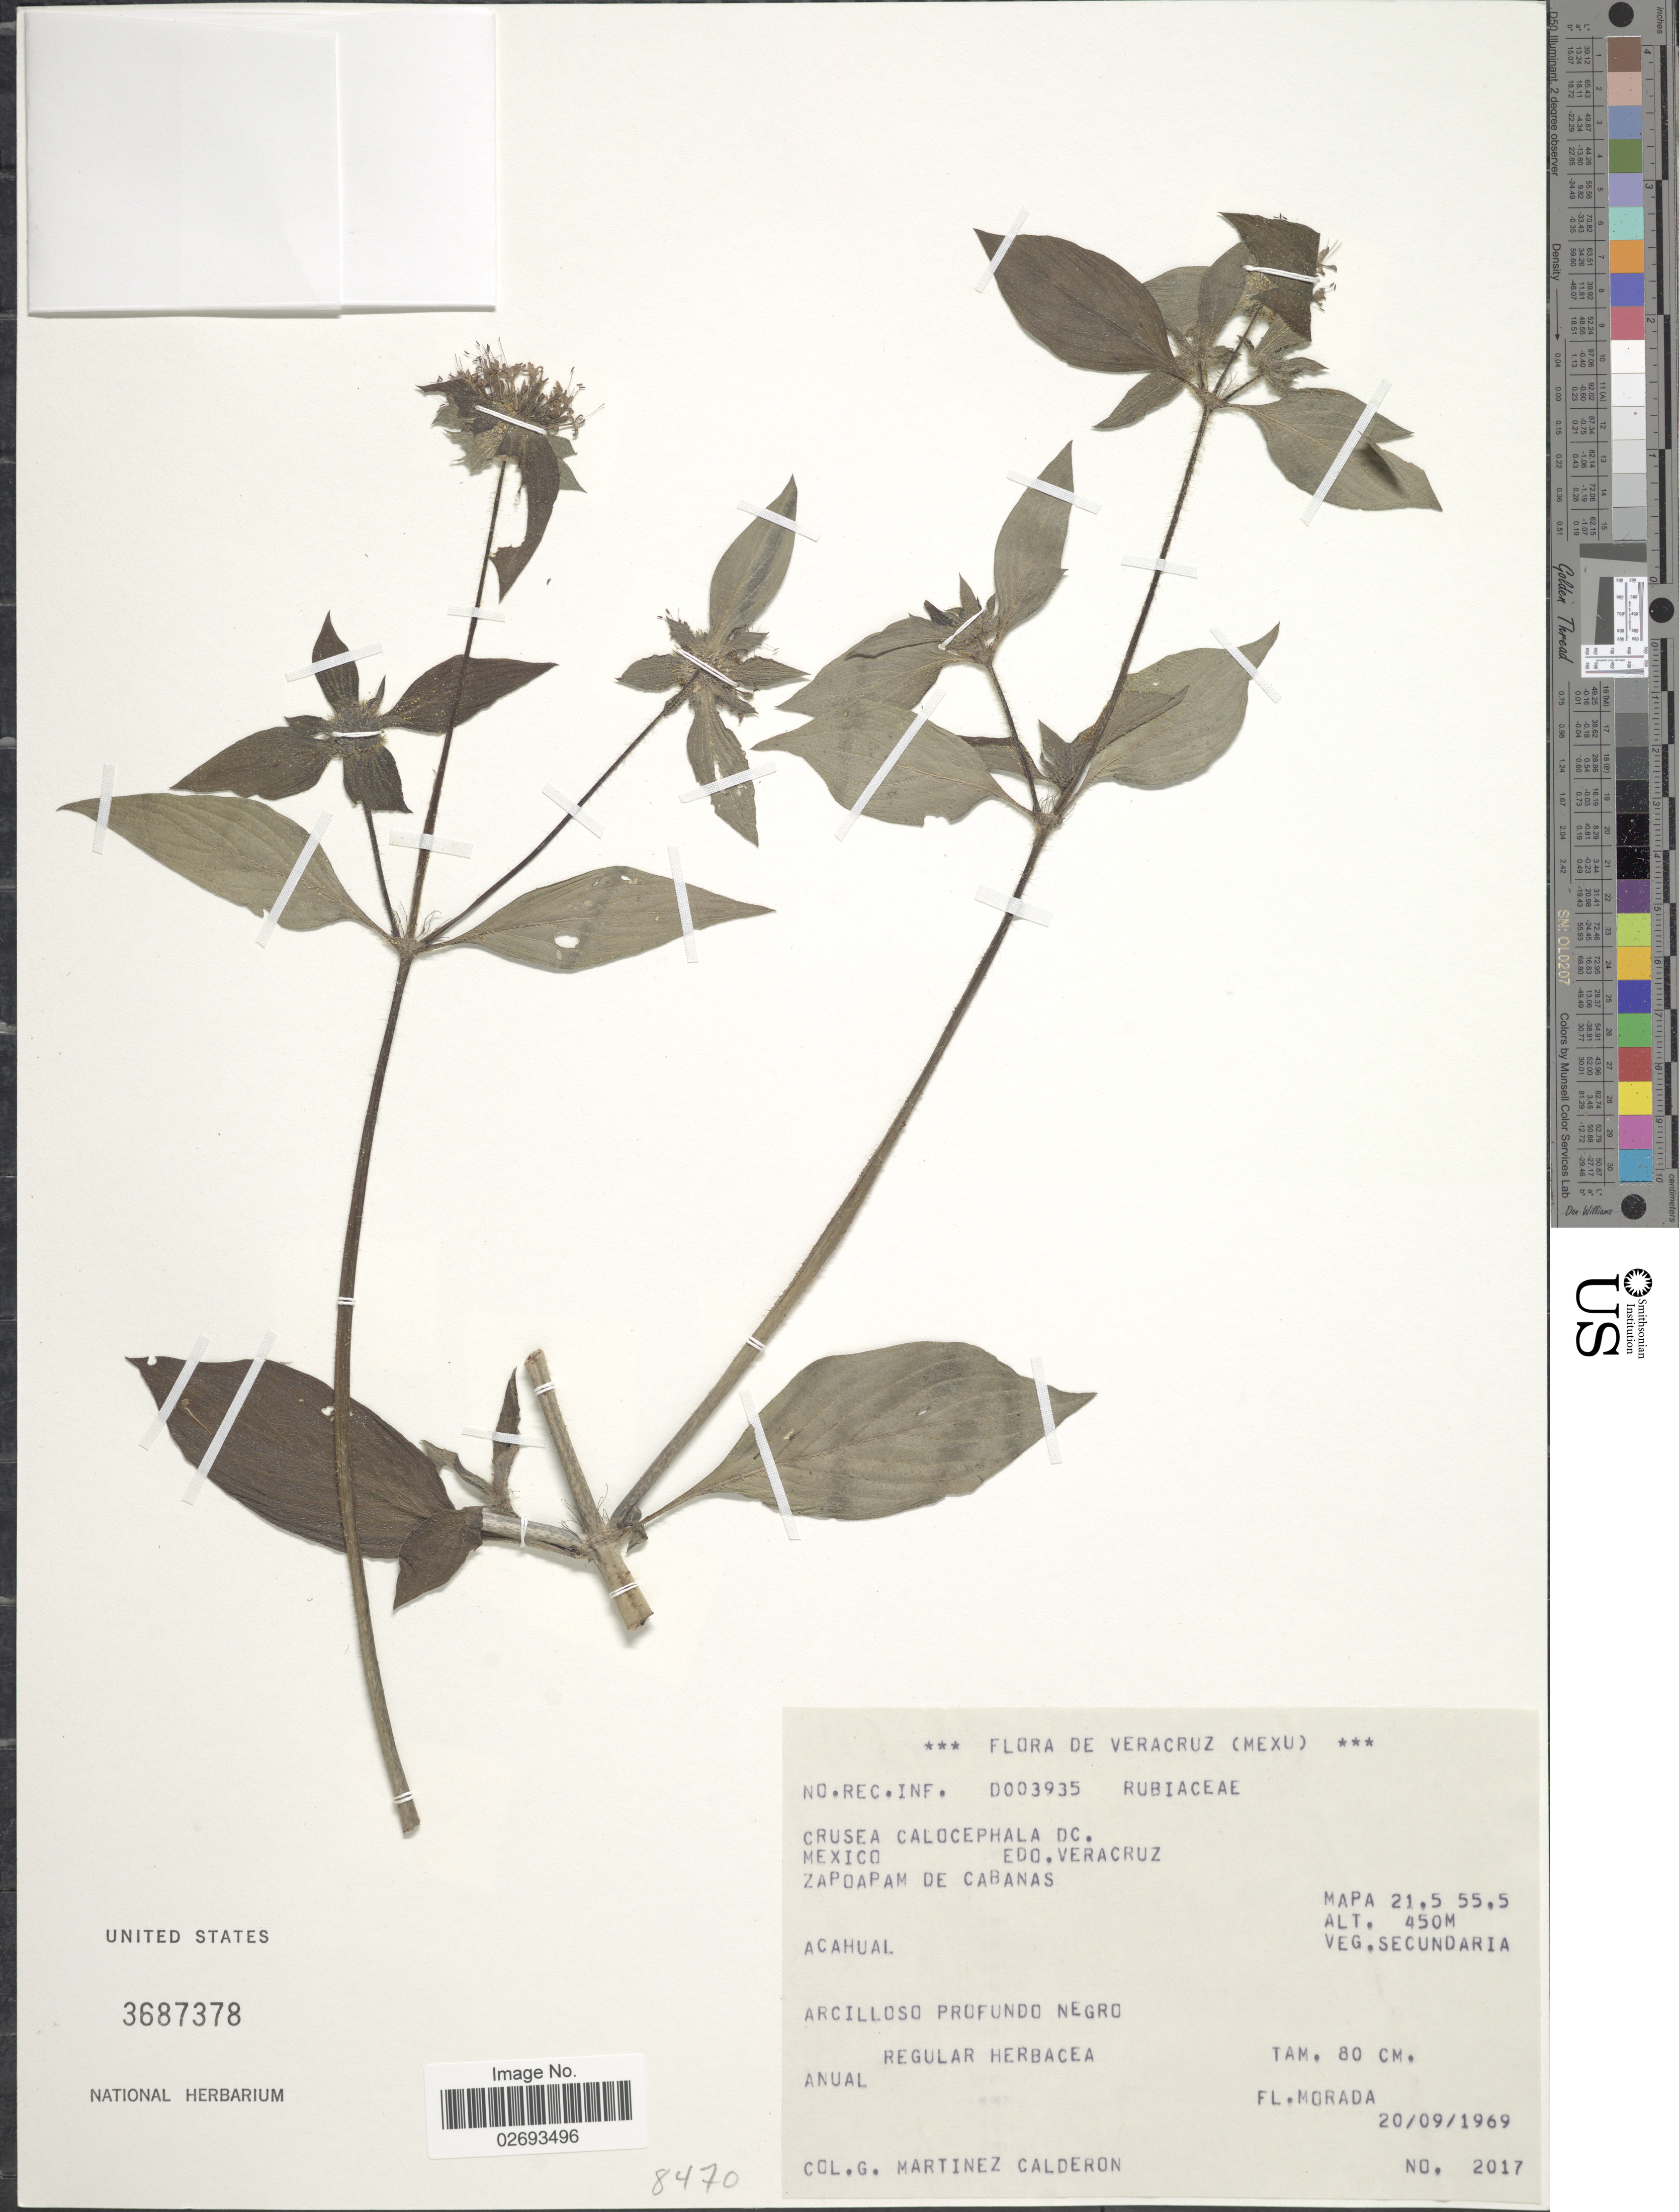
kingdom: Plantae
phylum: Tracheophyta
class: Magnoliopsida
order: Gentianales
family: Rubiaceae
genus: Crusea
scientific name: Crusea calocephala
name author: DC.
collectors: G. Martínez Calderón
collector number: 2017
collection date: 1969-09-20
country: Mexico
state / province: Veracruz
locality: Edo. Veracruz. Zapoapam de Cabanas Mapa 21.5 55.5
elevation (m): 450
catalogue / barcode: US 3687378